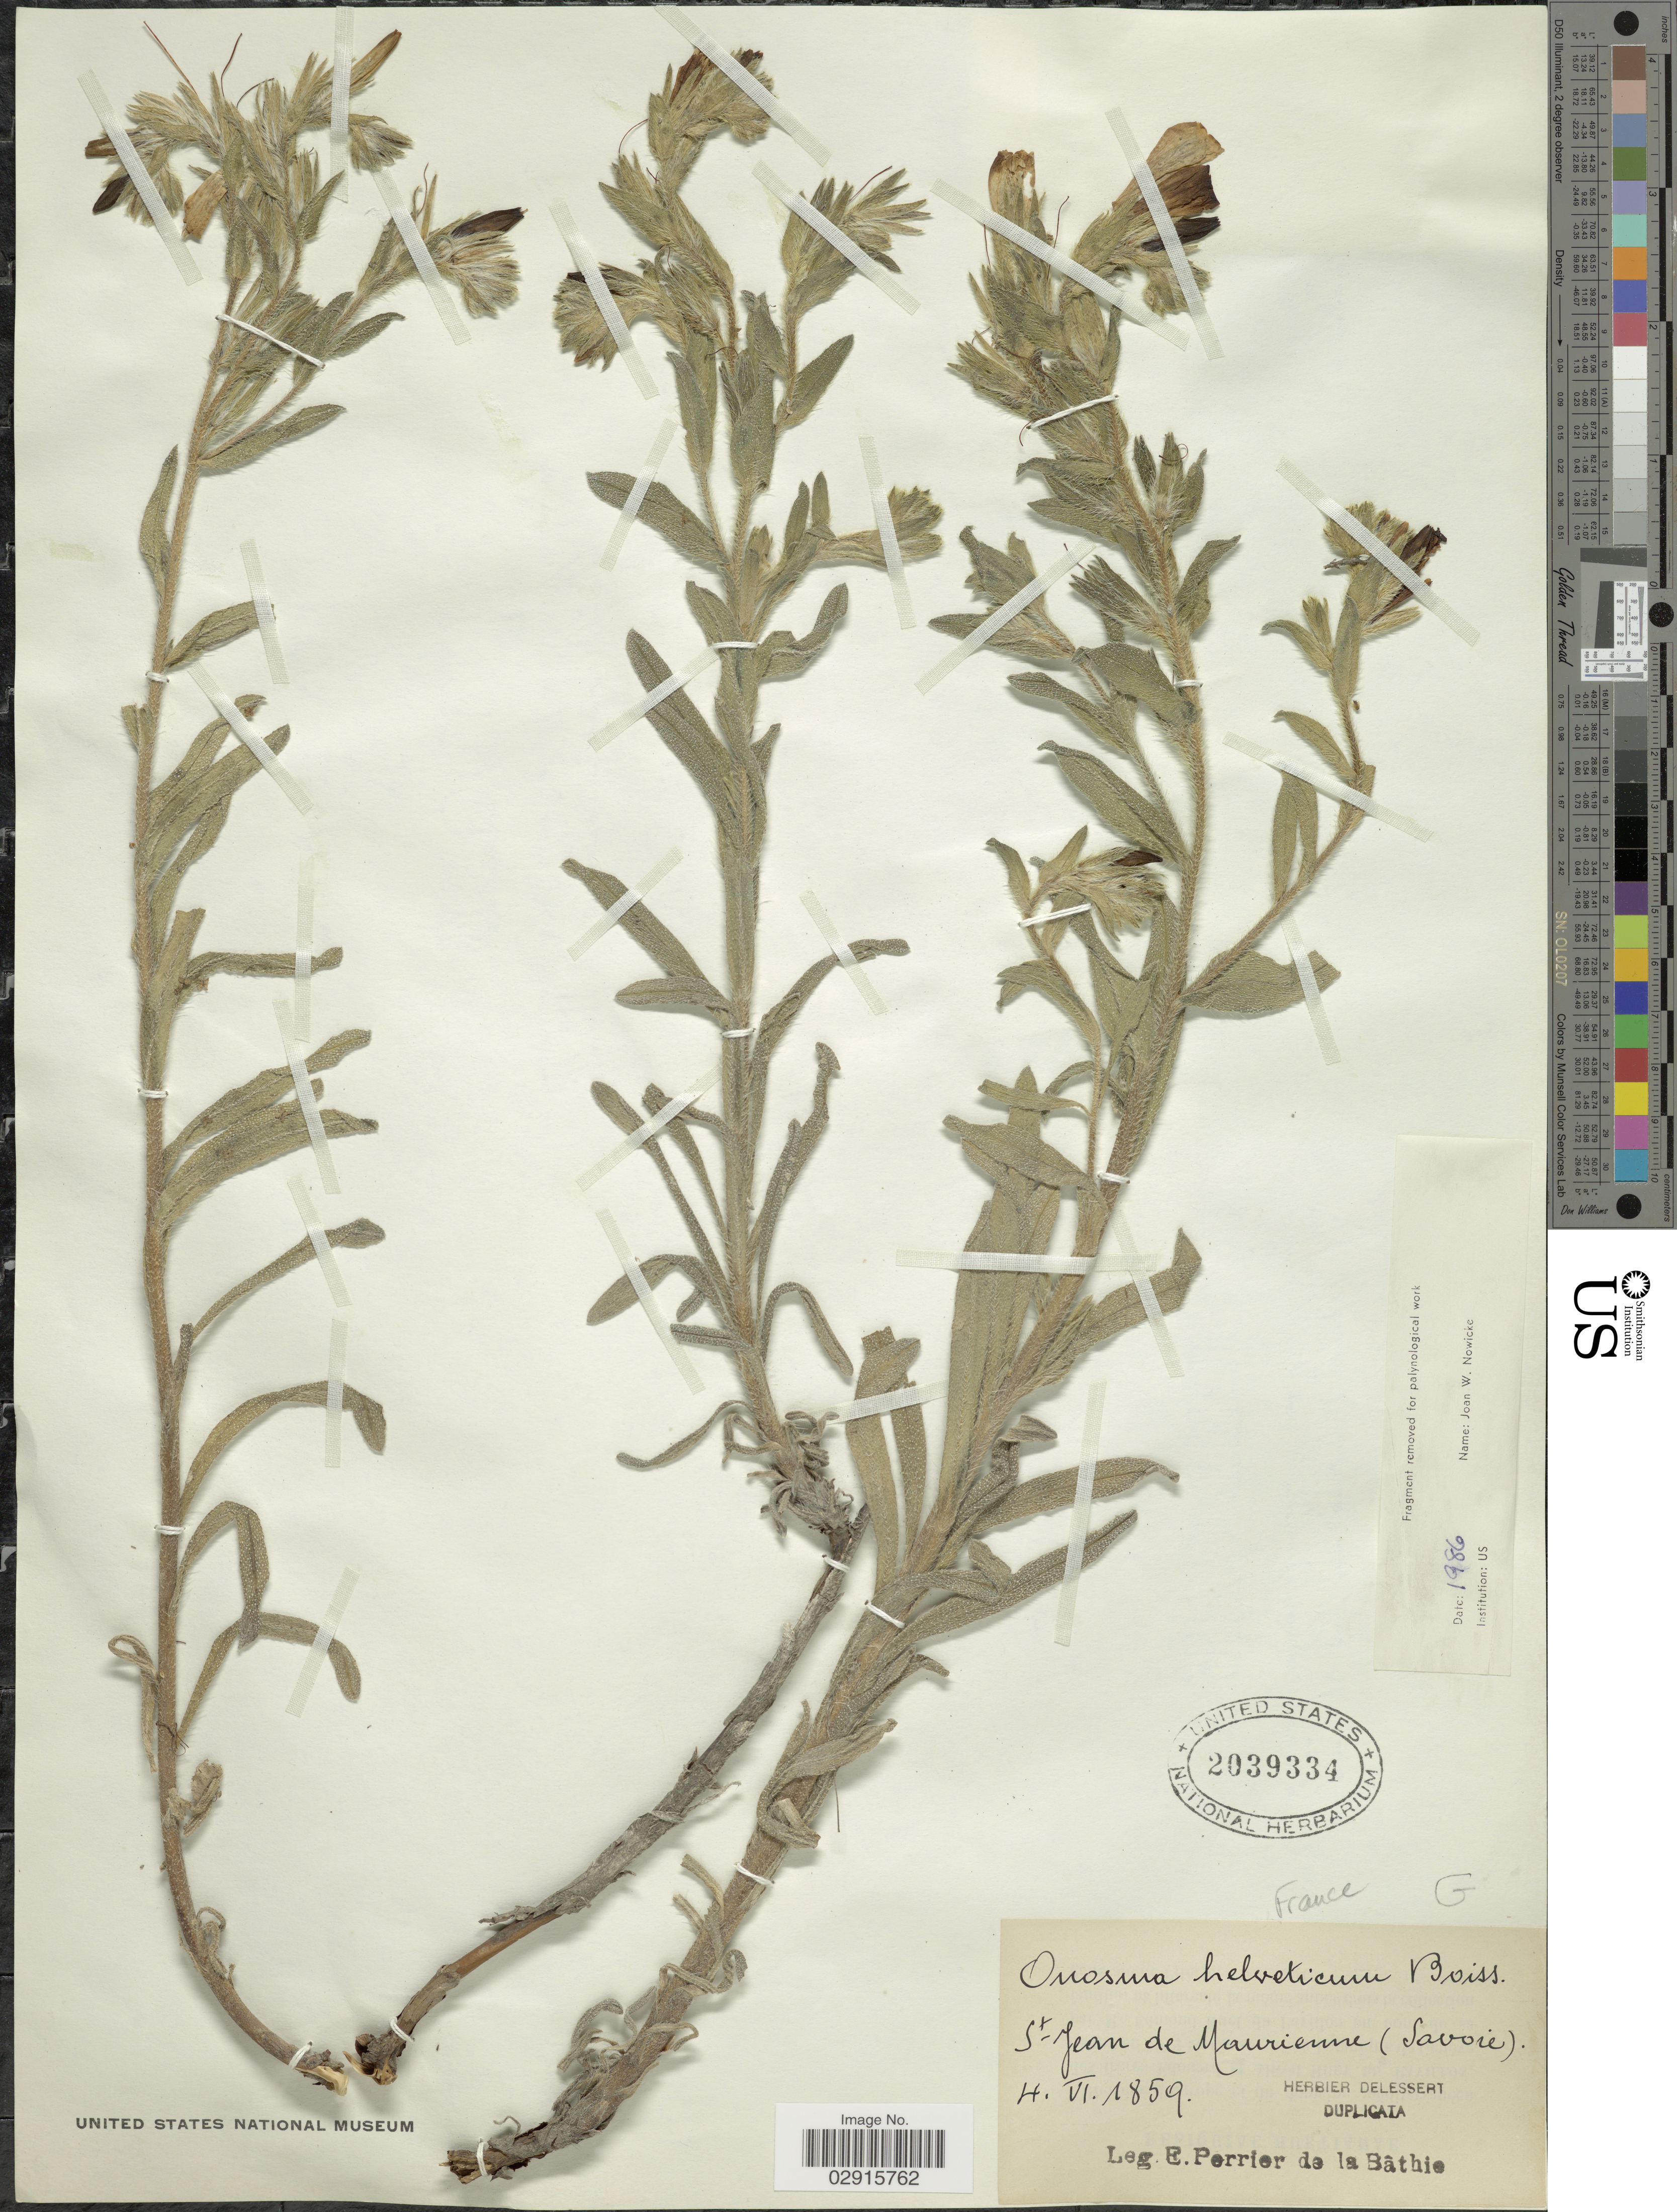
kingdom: Plantae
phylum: Tracheophyta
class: Magnoliopsida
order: Boraginales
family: Boraginaceae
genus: Onosma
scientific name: Onosma helvetica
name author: Boiss.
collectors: E. Perrier de la Bâthie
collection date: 1859-06-04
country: France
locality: St Jean de Maurienne (Savoie).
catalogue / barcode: US 2039334